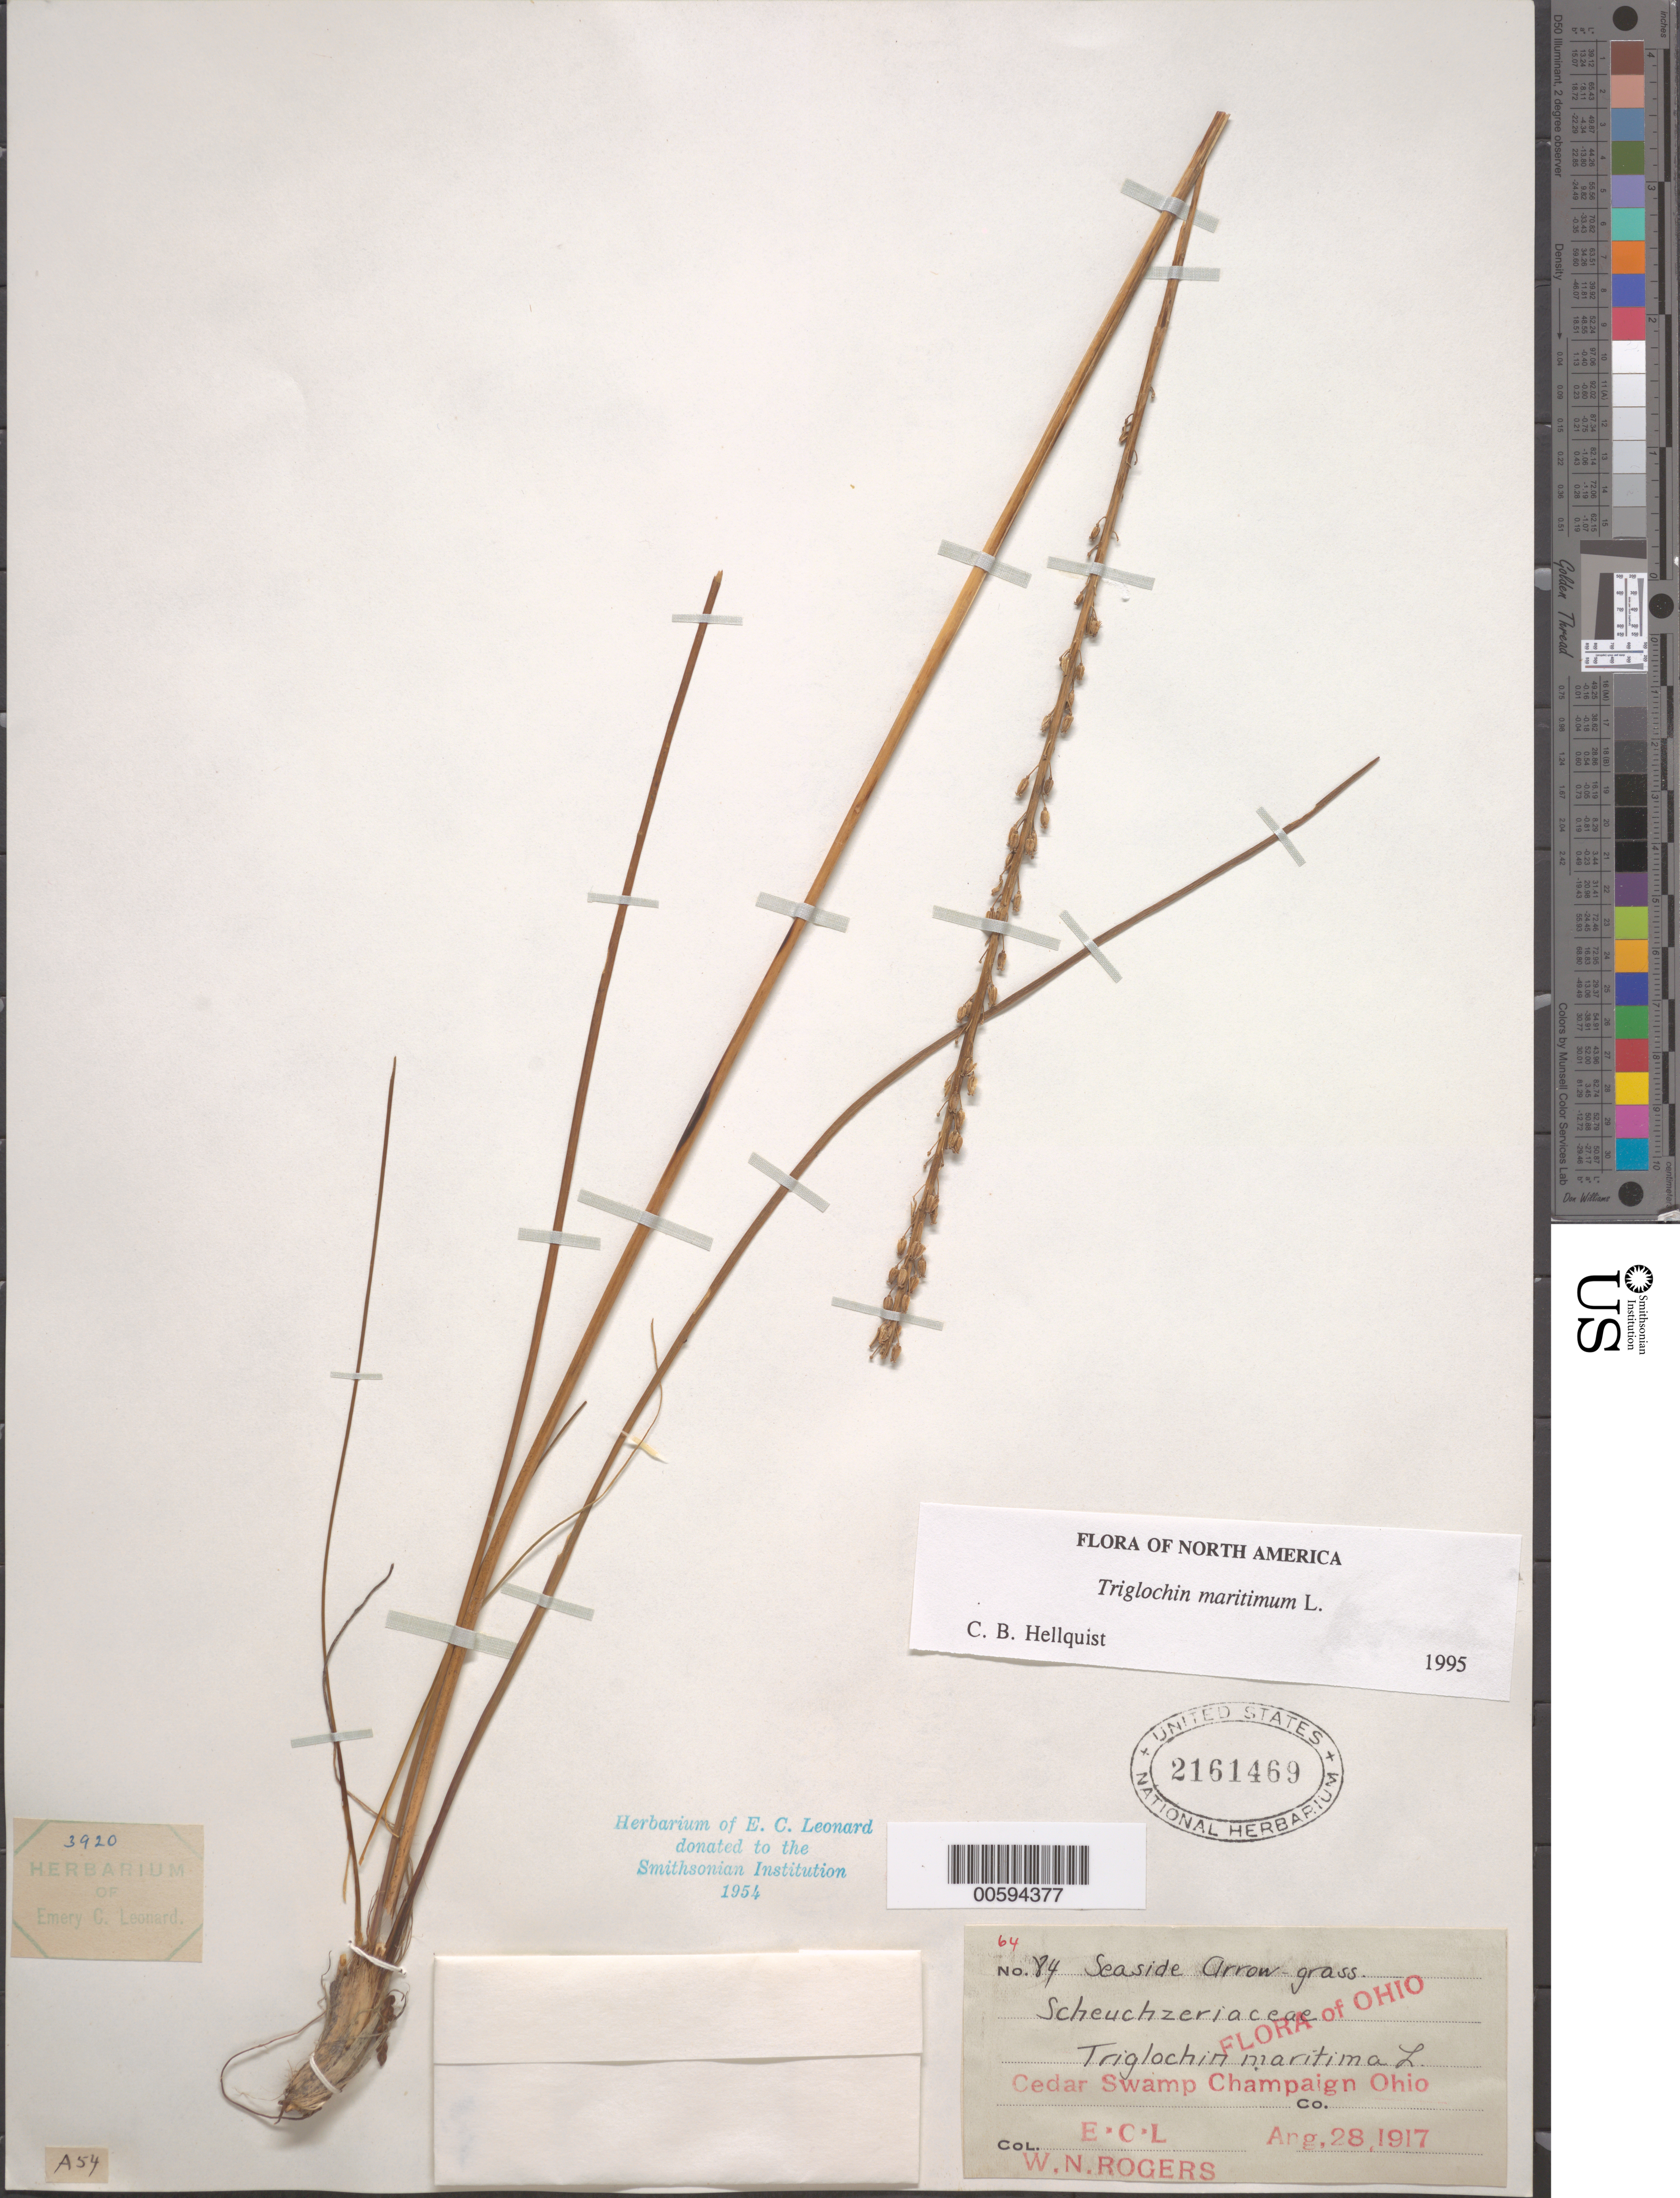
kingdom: Plantae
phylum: Tracheophyta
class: Liliopsida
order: Alismatales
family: Juncaginaceae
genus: Triglochin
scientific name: Triglochin maritima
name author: L.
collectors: E. C. Leonard & W. Rogers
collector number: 84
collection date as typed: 28 Aug 1917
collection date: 1917-08-28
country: United States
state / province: Ohio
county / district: Champaign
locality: Cedar Swamp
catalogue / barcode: US 2161469